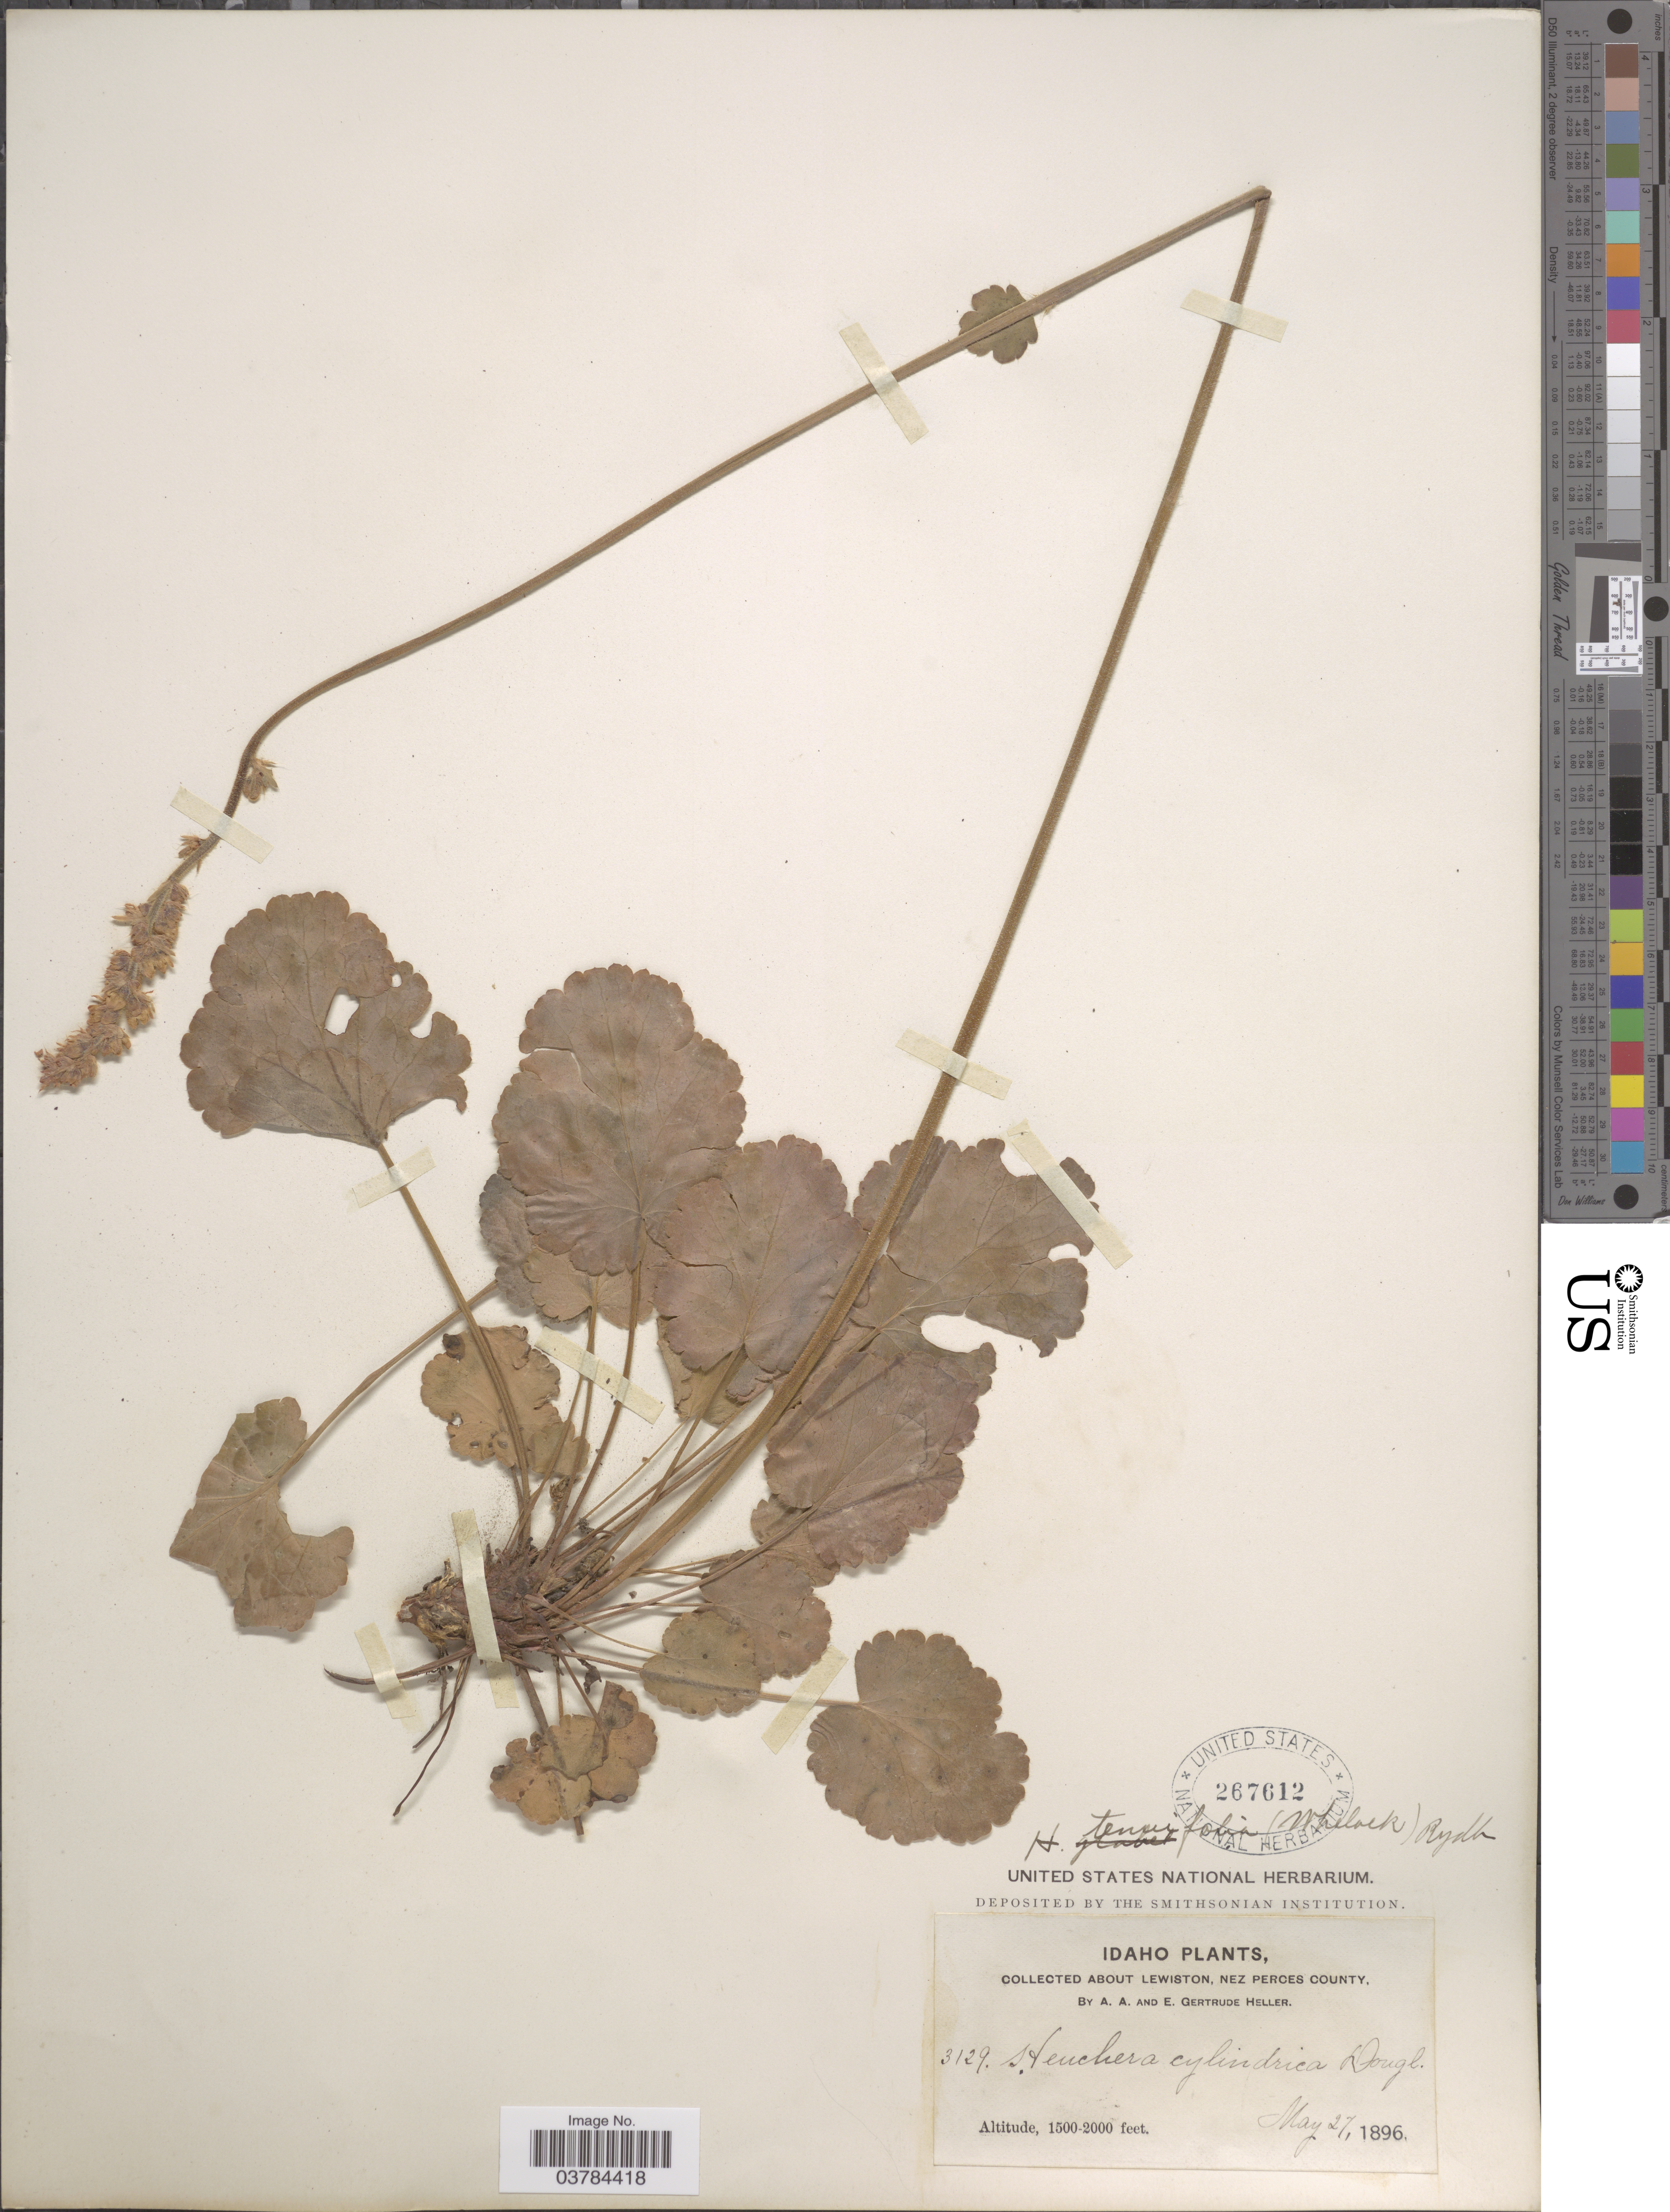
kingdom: Plantae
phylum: Tracheophyta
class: Magnoliopsida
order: Saxifragales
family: Saxifragaceae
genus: Heuchera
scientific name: Heuchera cylindrica var. cylindrica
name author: Douglas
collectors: A. A. Heller & E. G. Heller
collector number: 3129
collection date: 1896-05-27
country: United States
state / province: Idaho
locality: About Lewiston, Nez Perces County.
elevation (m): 457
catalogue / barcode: US 267612